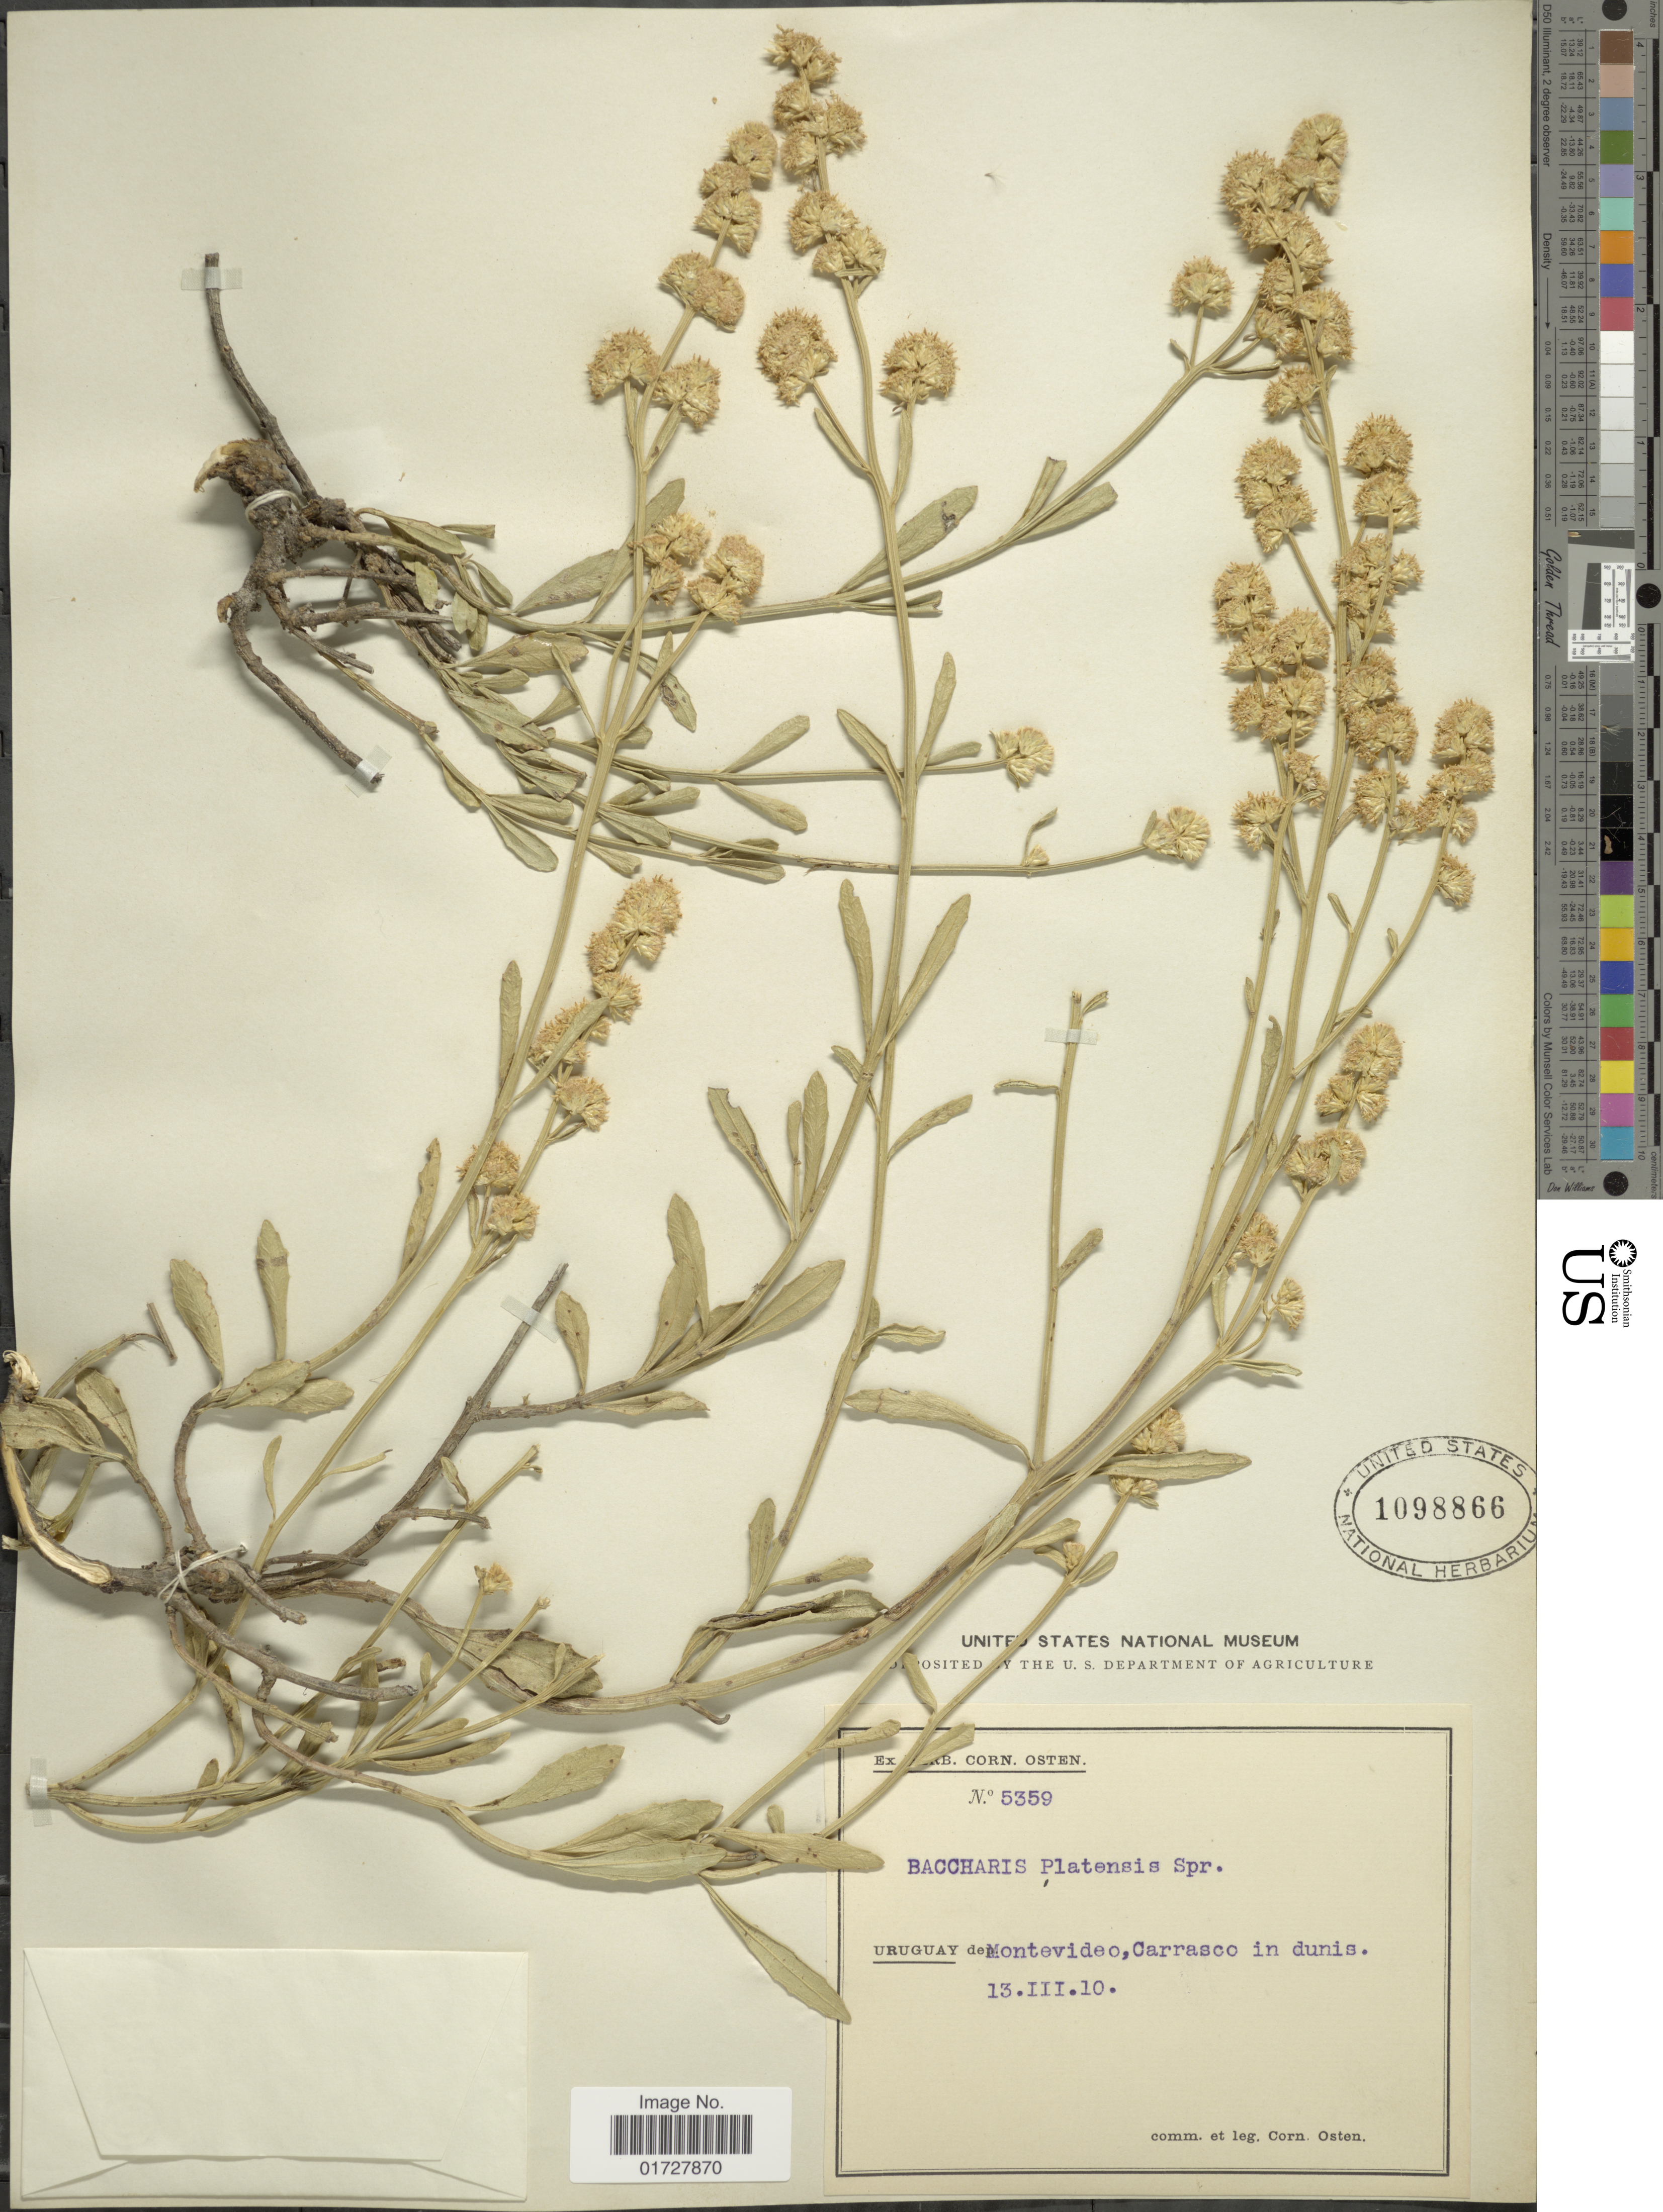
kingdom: Plantae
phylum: Tracheophyta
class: Magnoliopsida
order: Asterales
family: Asteraceae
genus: Baccharis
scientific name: Baccharis spicata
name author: (Lam.) Baill.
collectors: C. Osten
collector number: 5359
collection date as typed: Transcribed d/m/y: 13/3/10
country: Uruguay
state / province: Montevideo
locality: Carrasco in dunis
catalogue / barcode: US 1098866